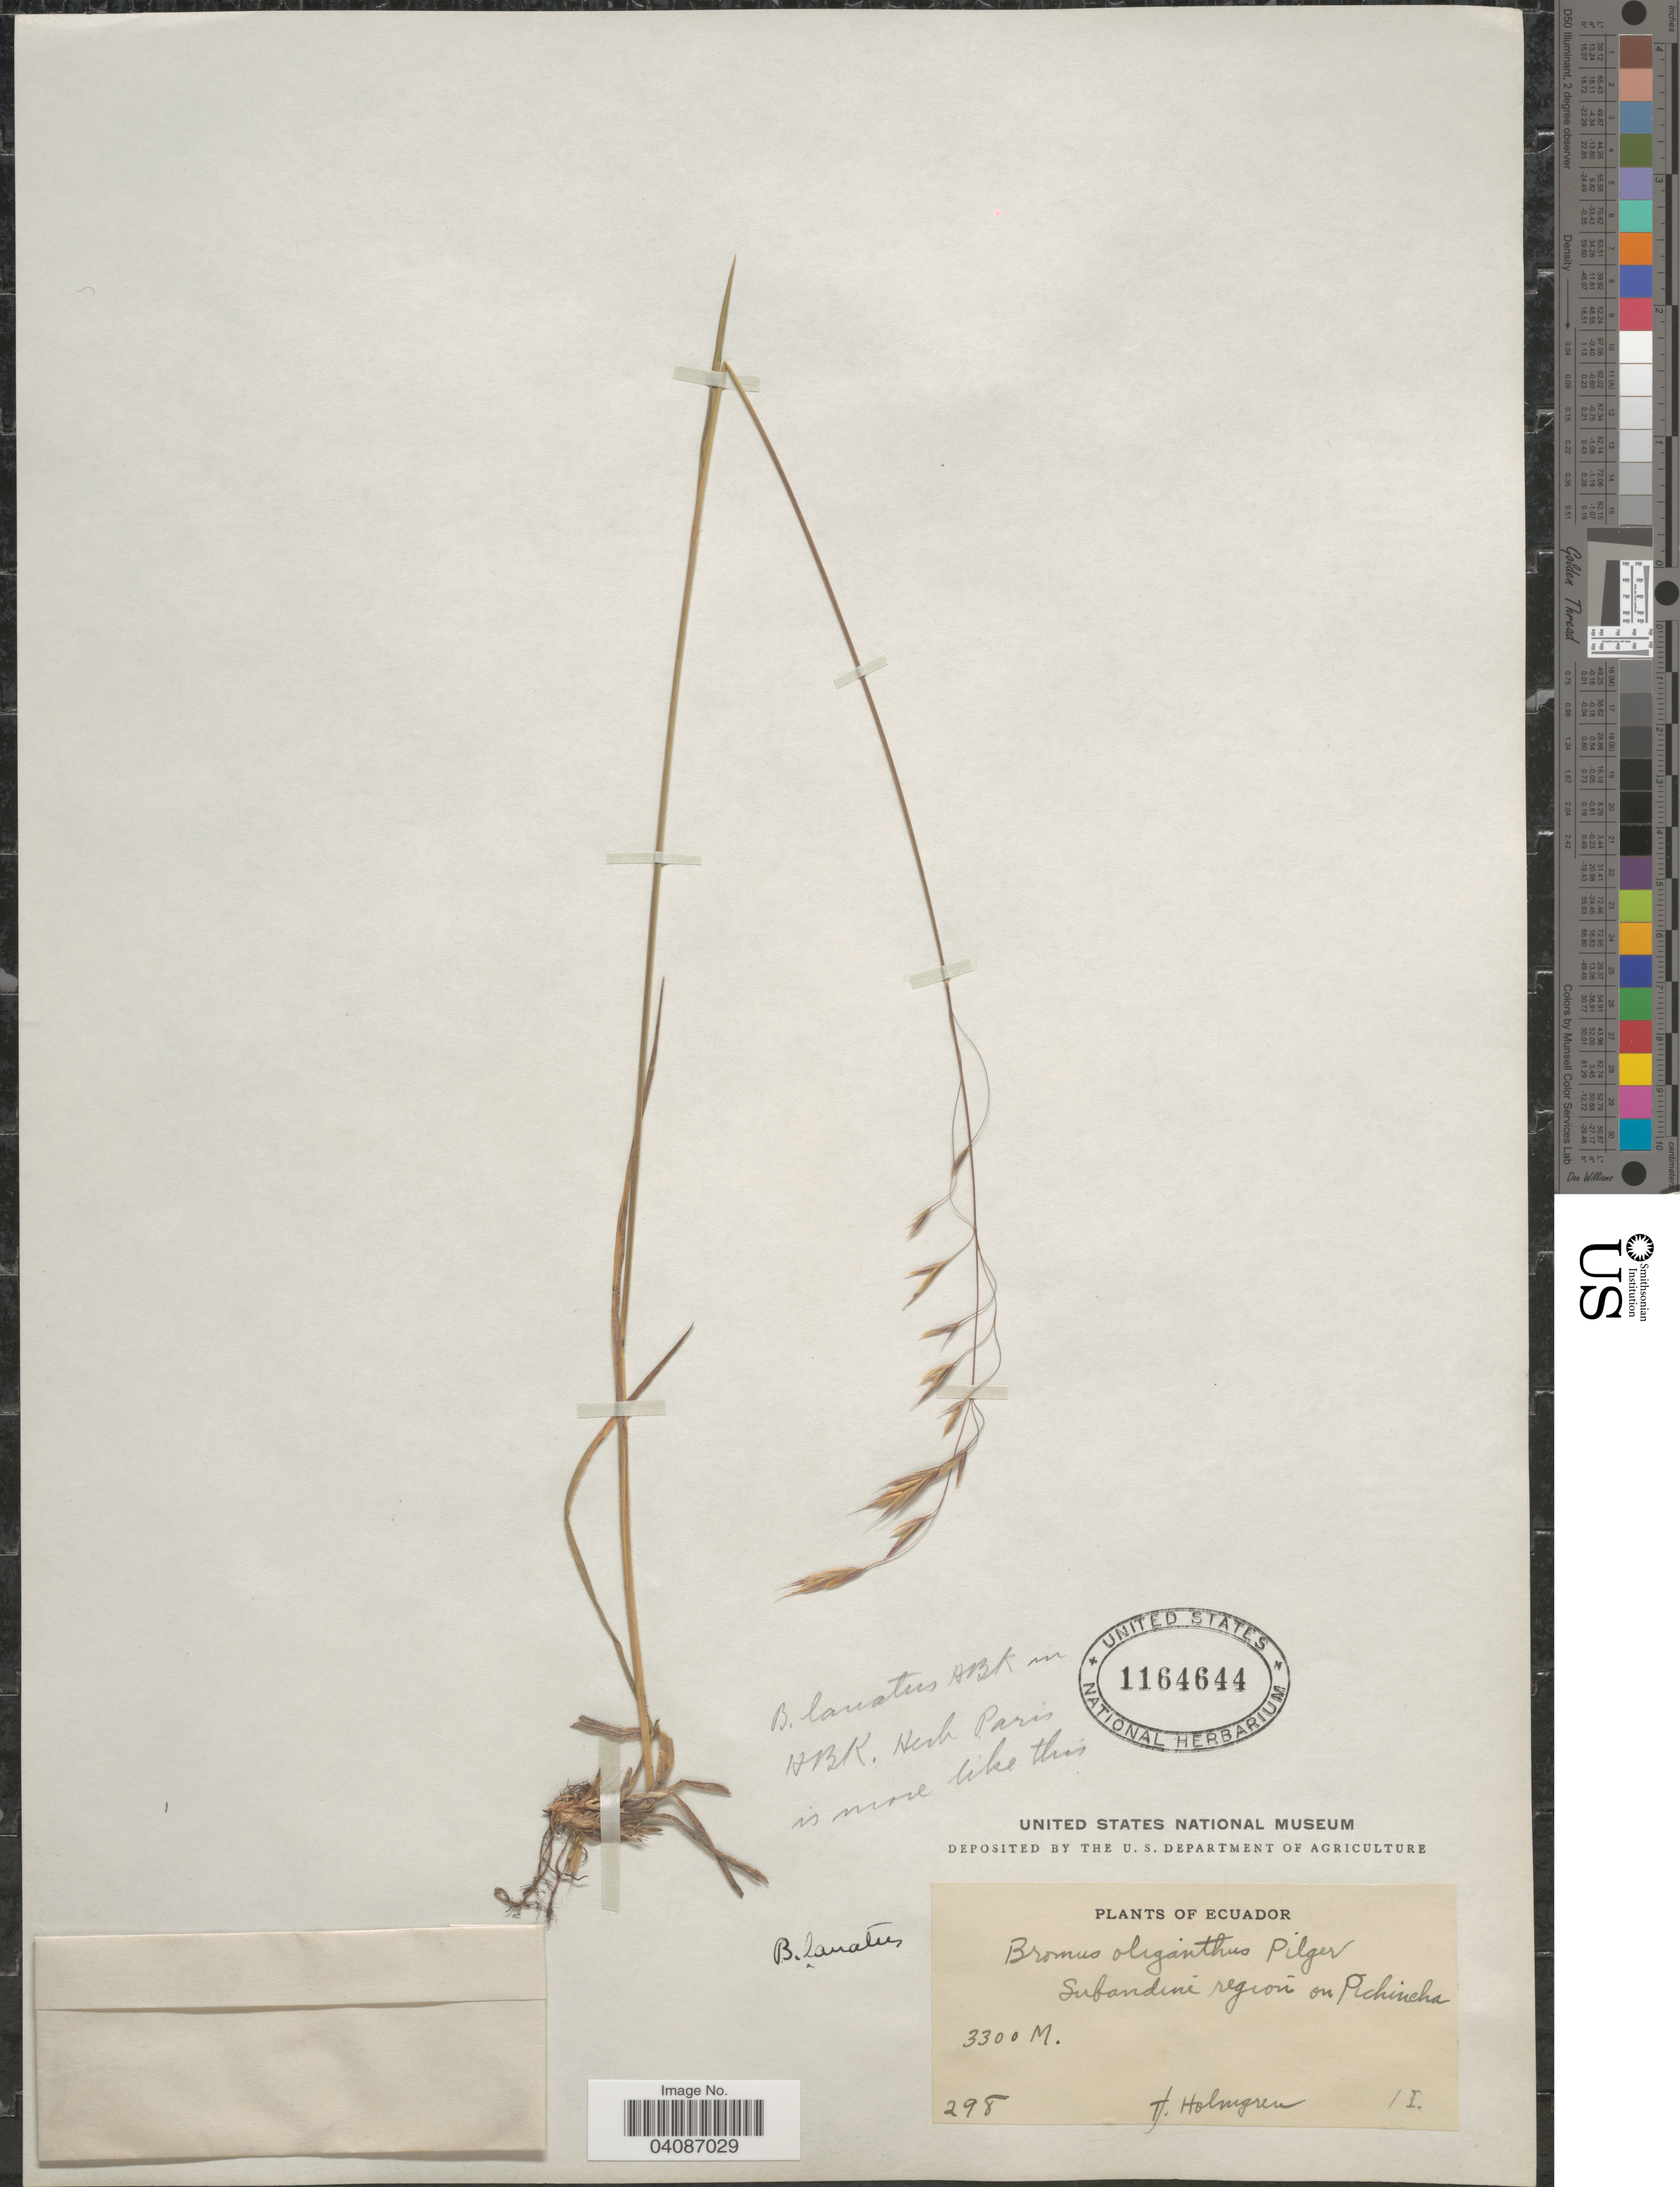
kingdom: Plantae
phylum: Tracheophyta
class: Liliopsida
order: Poales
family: Poaceae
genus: Bromus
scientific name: Bromus lanatus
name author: Kunth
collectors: T. Holmgren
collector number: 298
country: Ecuador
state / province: Pichincha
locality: Subandini region on Pichincha.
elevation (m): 3300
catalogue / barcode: US 1164644